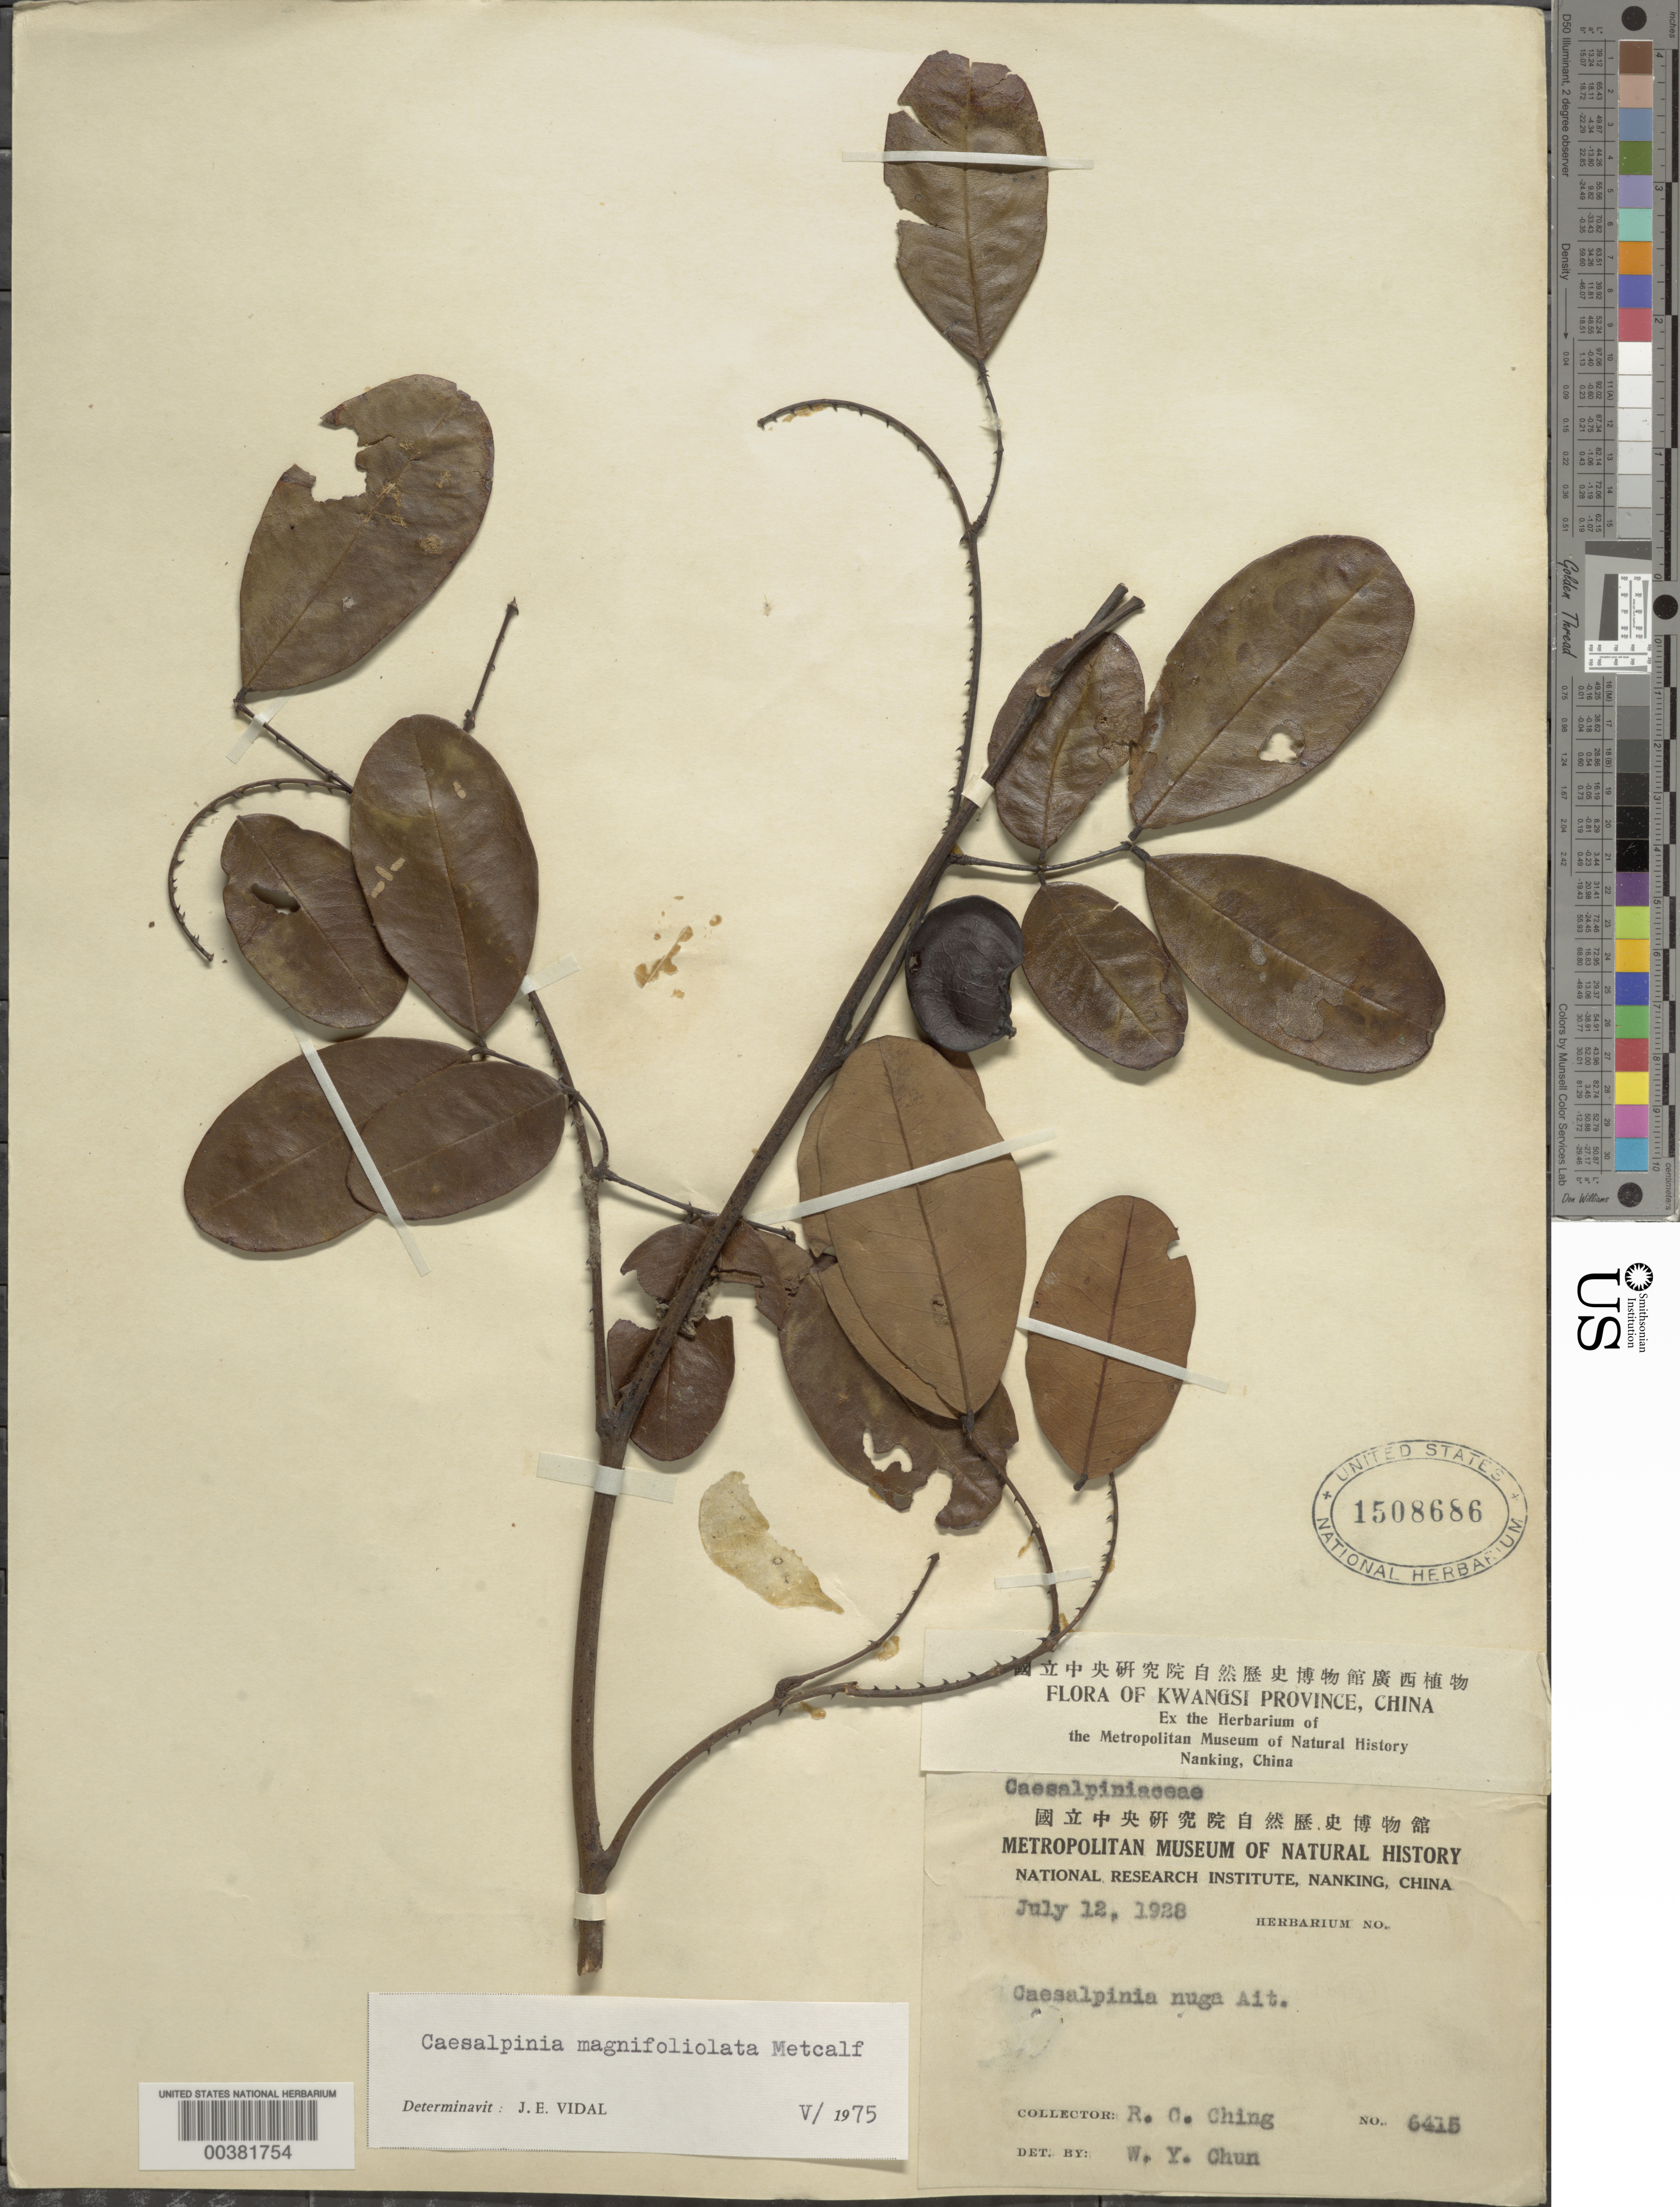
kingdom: Plantae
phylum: Tracheophyta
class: Magnoliopsida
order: Fabales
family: Fabaceae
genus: Ticanto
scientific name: Ticanto magnifoliolata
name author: (F.P. Metcalf) R. Clark & Gagnon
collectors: R. C. Ching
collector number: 6415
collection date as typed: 12 Jul 1928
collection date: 1928-07-12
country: China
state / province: Guangxi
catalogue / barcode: US 1508686